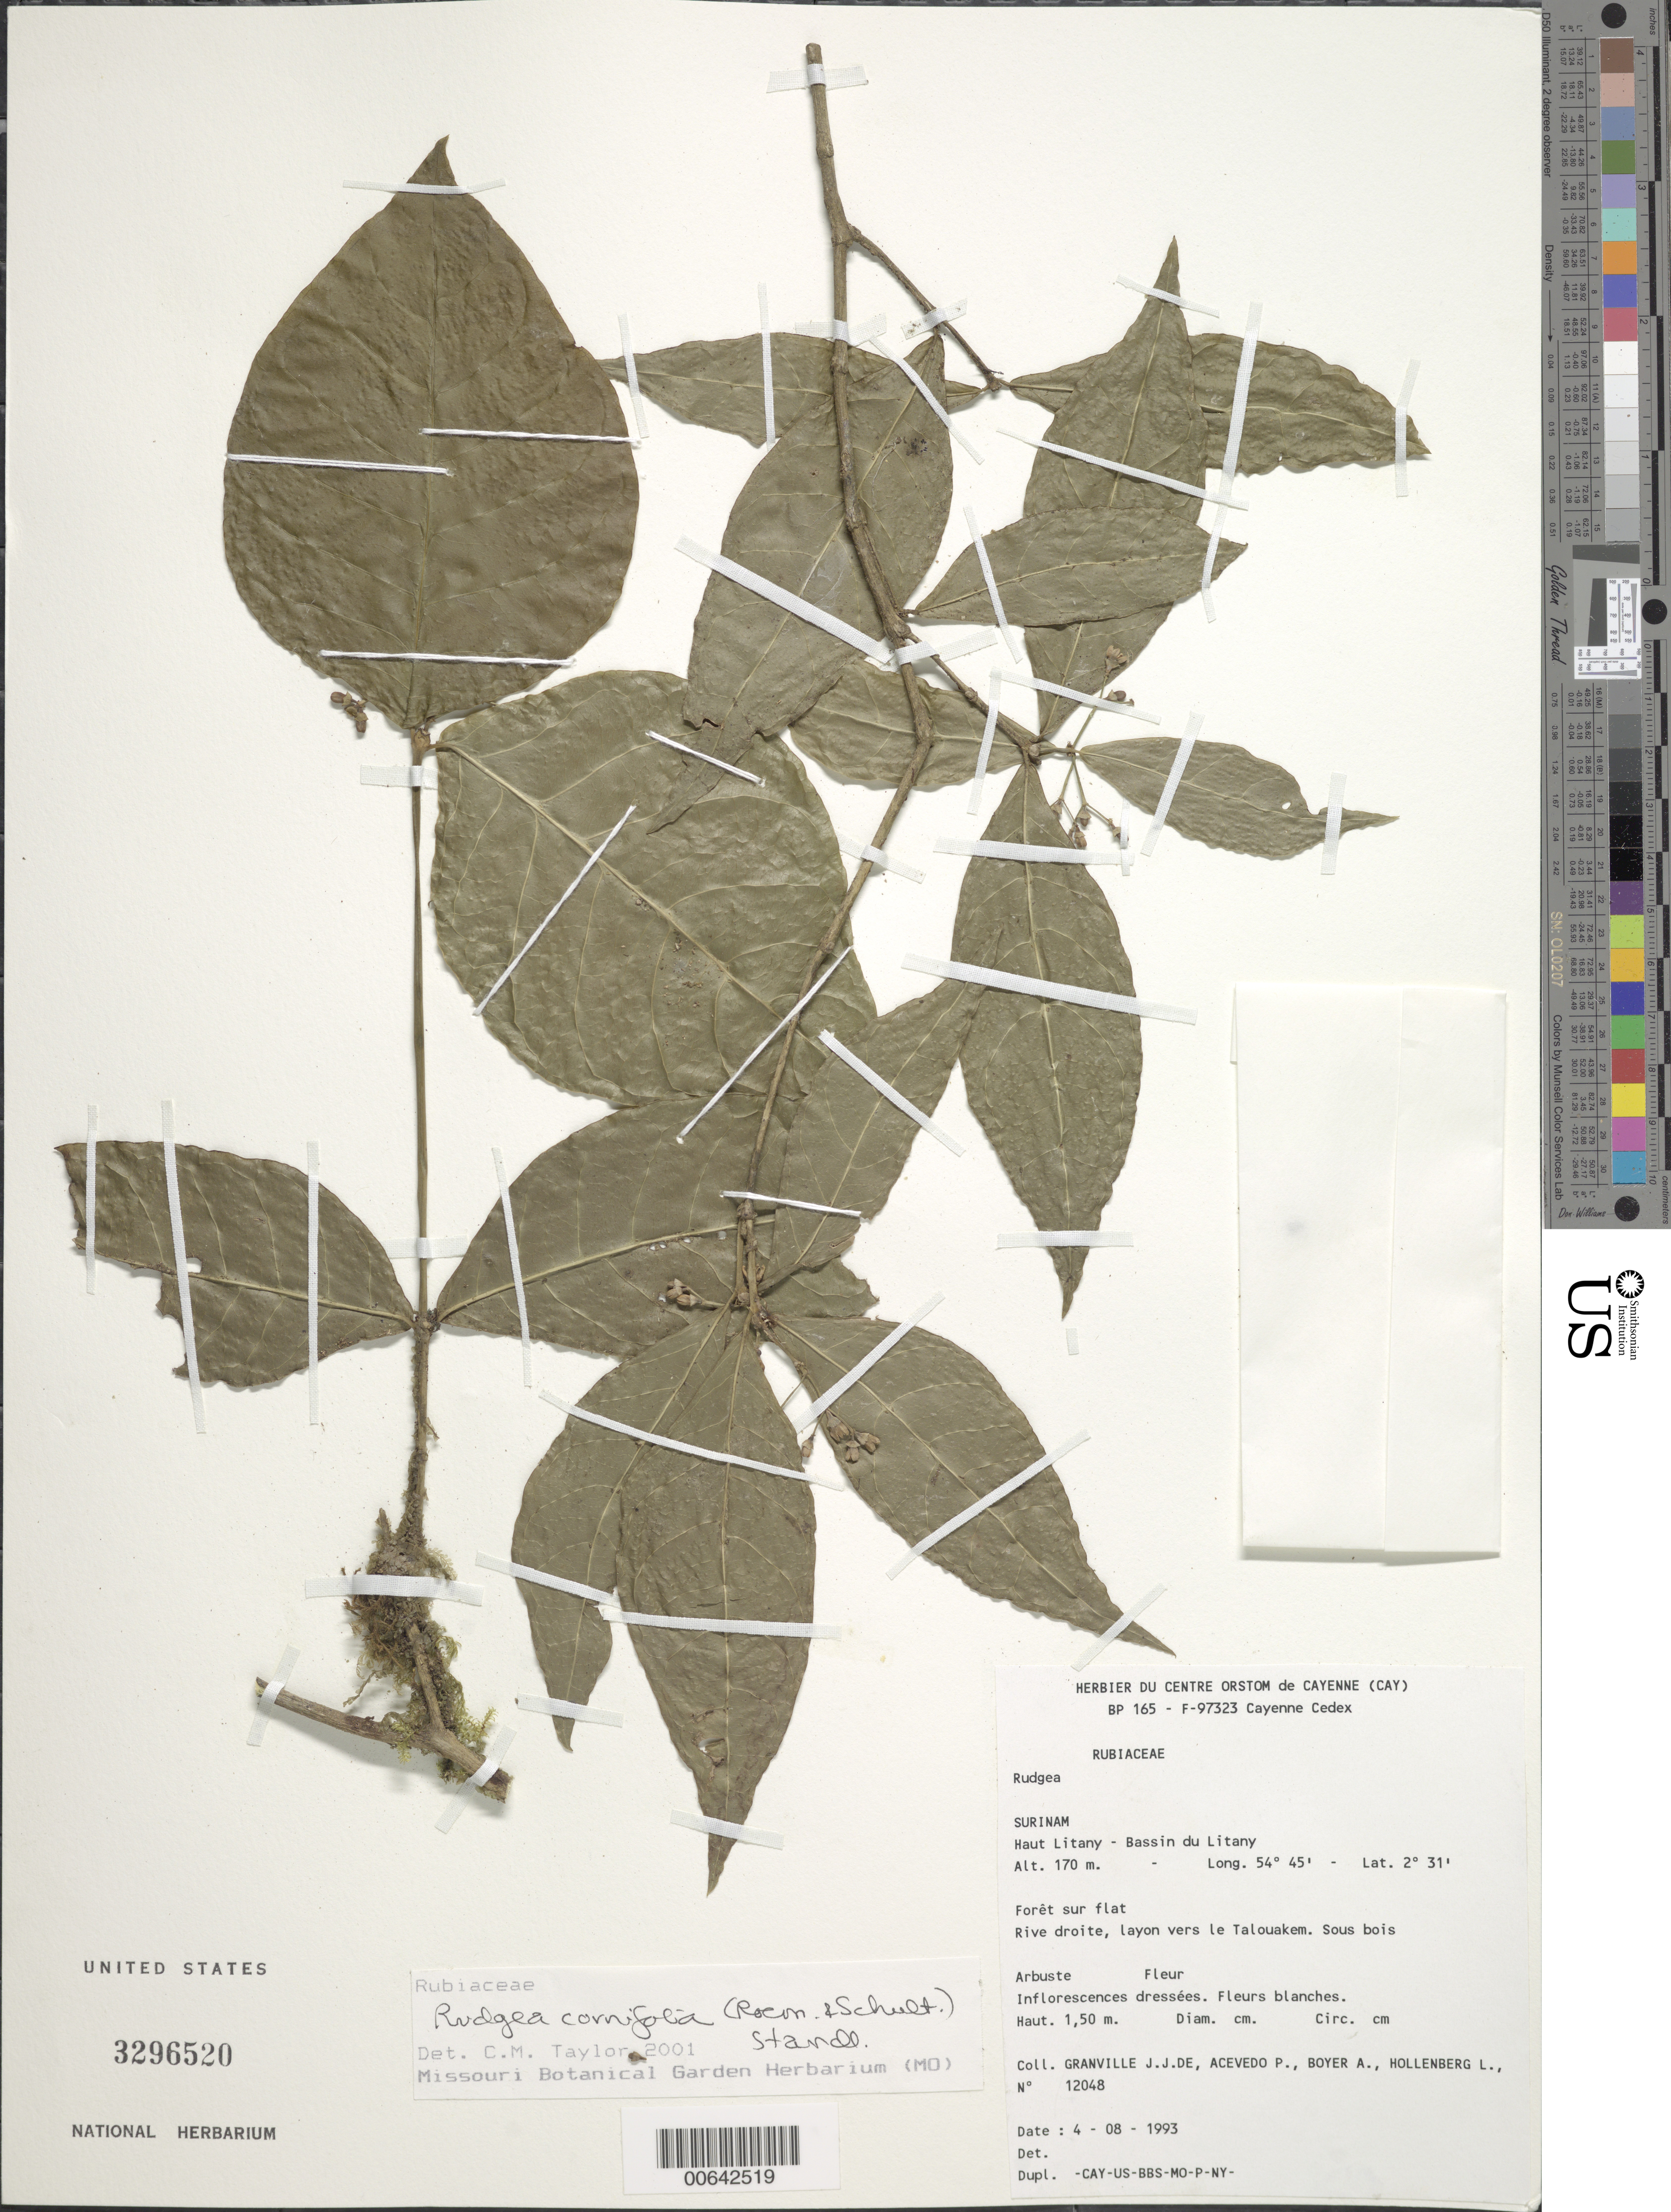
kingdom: Plantae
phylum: Tracheophyta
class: Magnoliopsida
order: Gentianales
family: Rubiaceae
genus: Rudgea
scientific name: Rudgea sp.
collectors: J.-J. de Granville, P. Acevedo-Rodr., A. Boyer & L. Hollenberg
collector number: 12048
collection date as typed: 4-Aug-93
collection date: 1993-08-04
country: Suriname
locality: Haut Litany, Bassin du Litany, rive droit, layon vers le Talouakem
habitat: Forest on flatland; understory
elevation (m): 170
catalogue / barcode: US 3296520